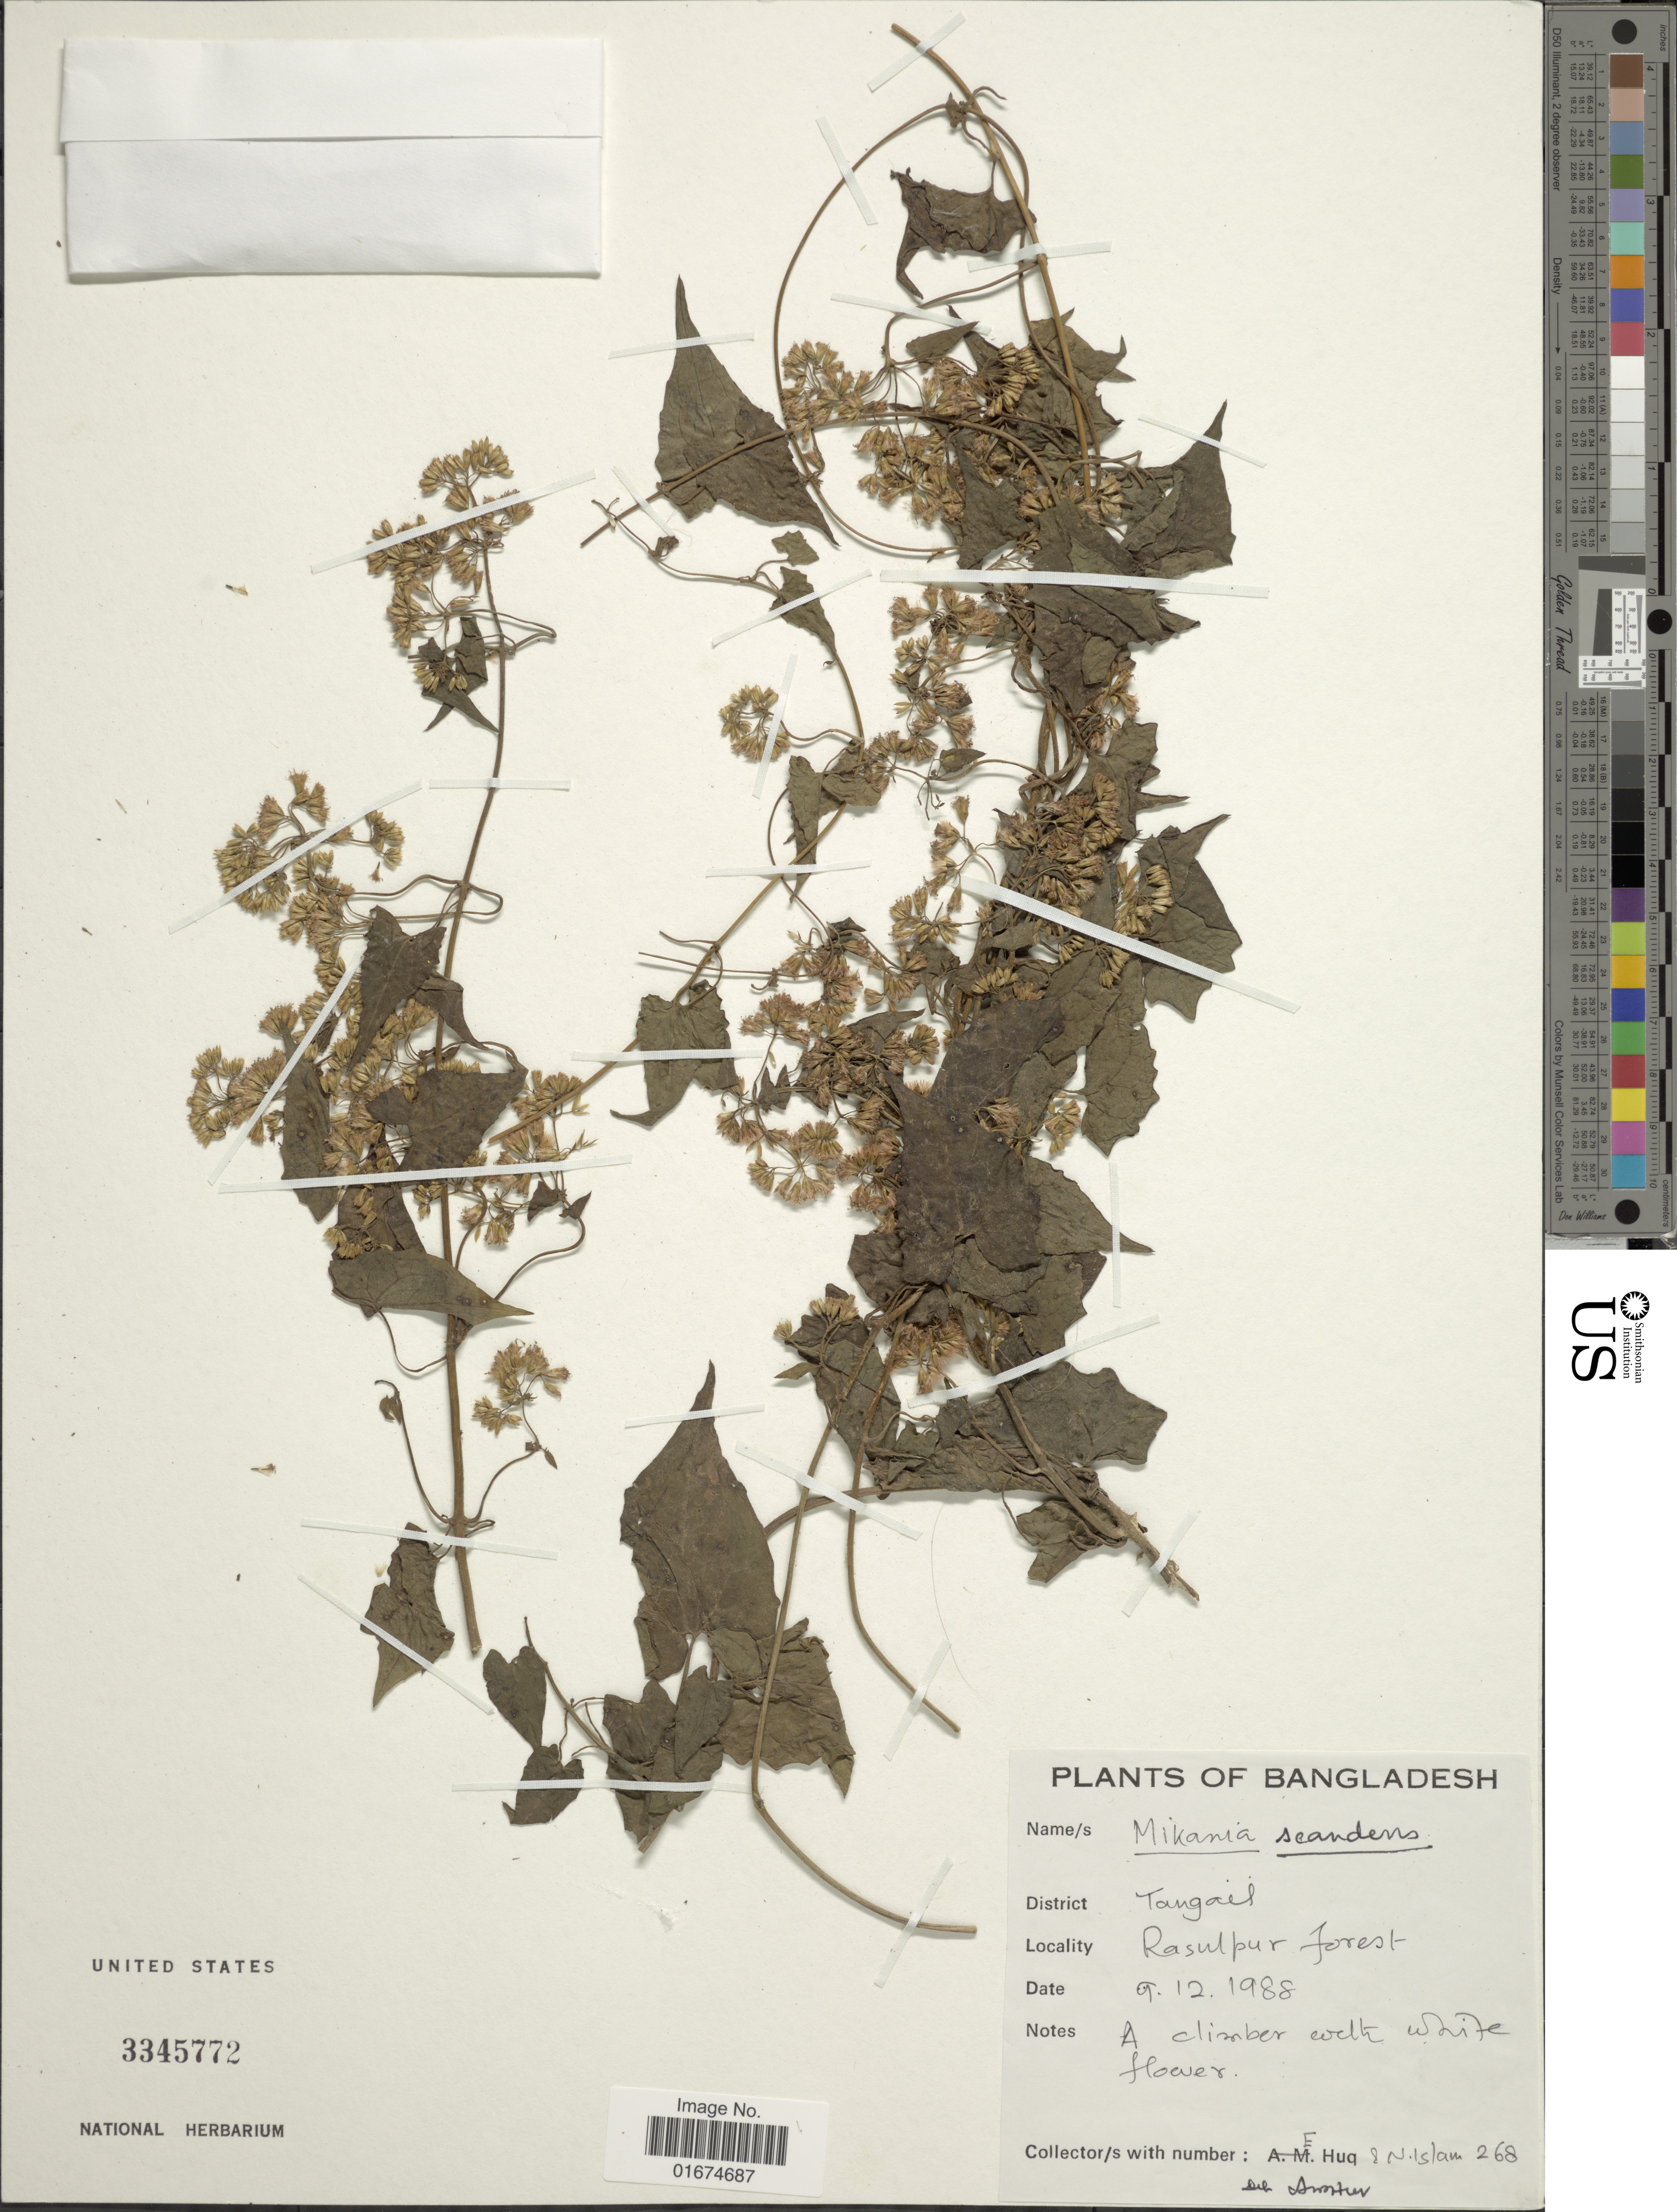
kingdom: Plantae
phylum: Tracheophyta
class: Magnoliopsida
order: Asterales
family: Asteraceae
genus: Mikania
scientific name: Mikania micrantha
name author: Kunth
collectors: E. Huq & N. Islam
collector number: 268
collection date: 1988-12-09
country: Bangladesh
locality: District Tangael, Rasulpur forest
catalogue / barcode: US 3345772